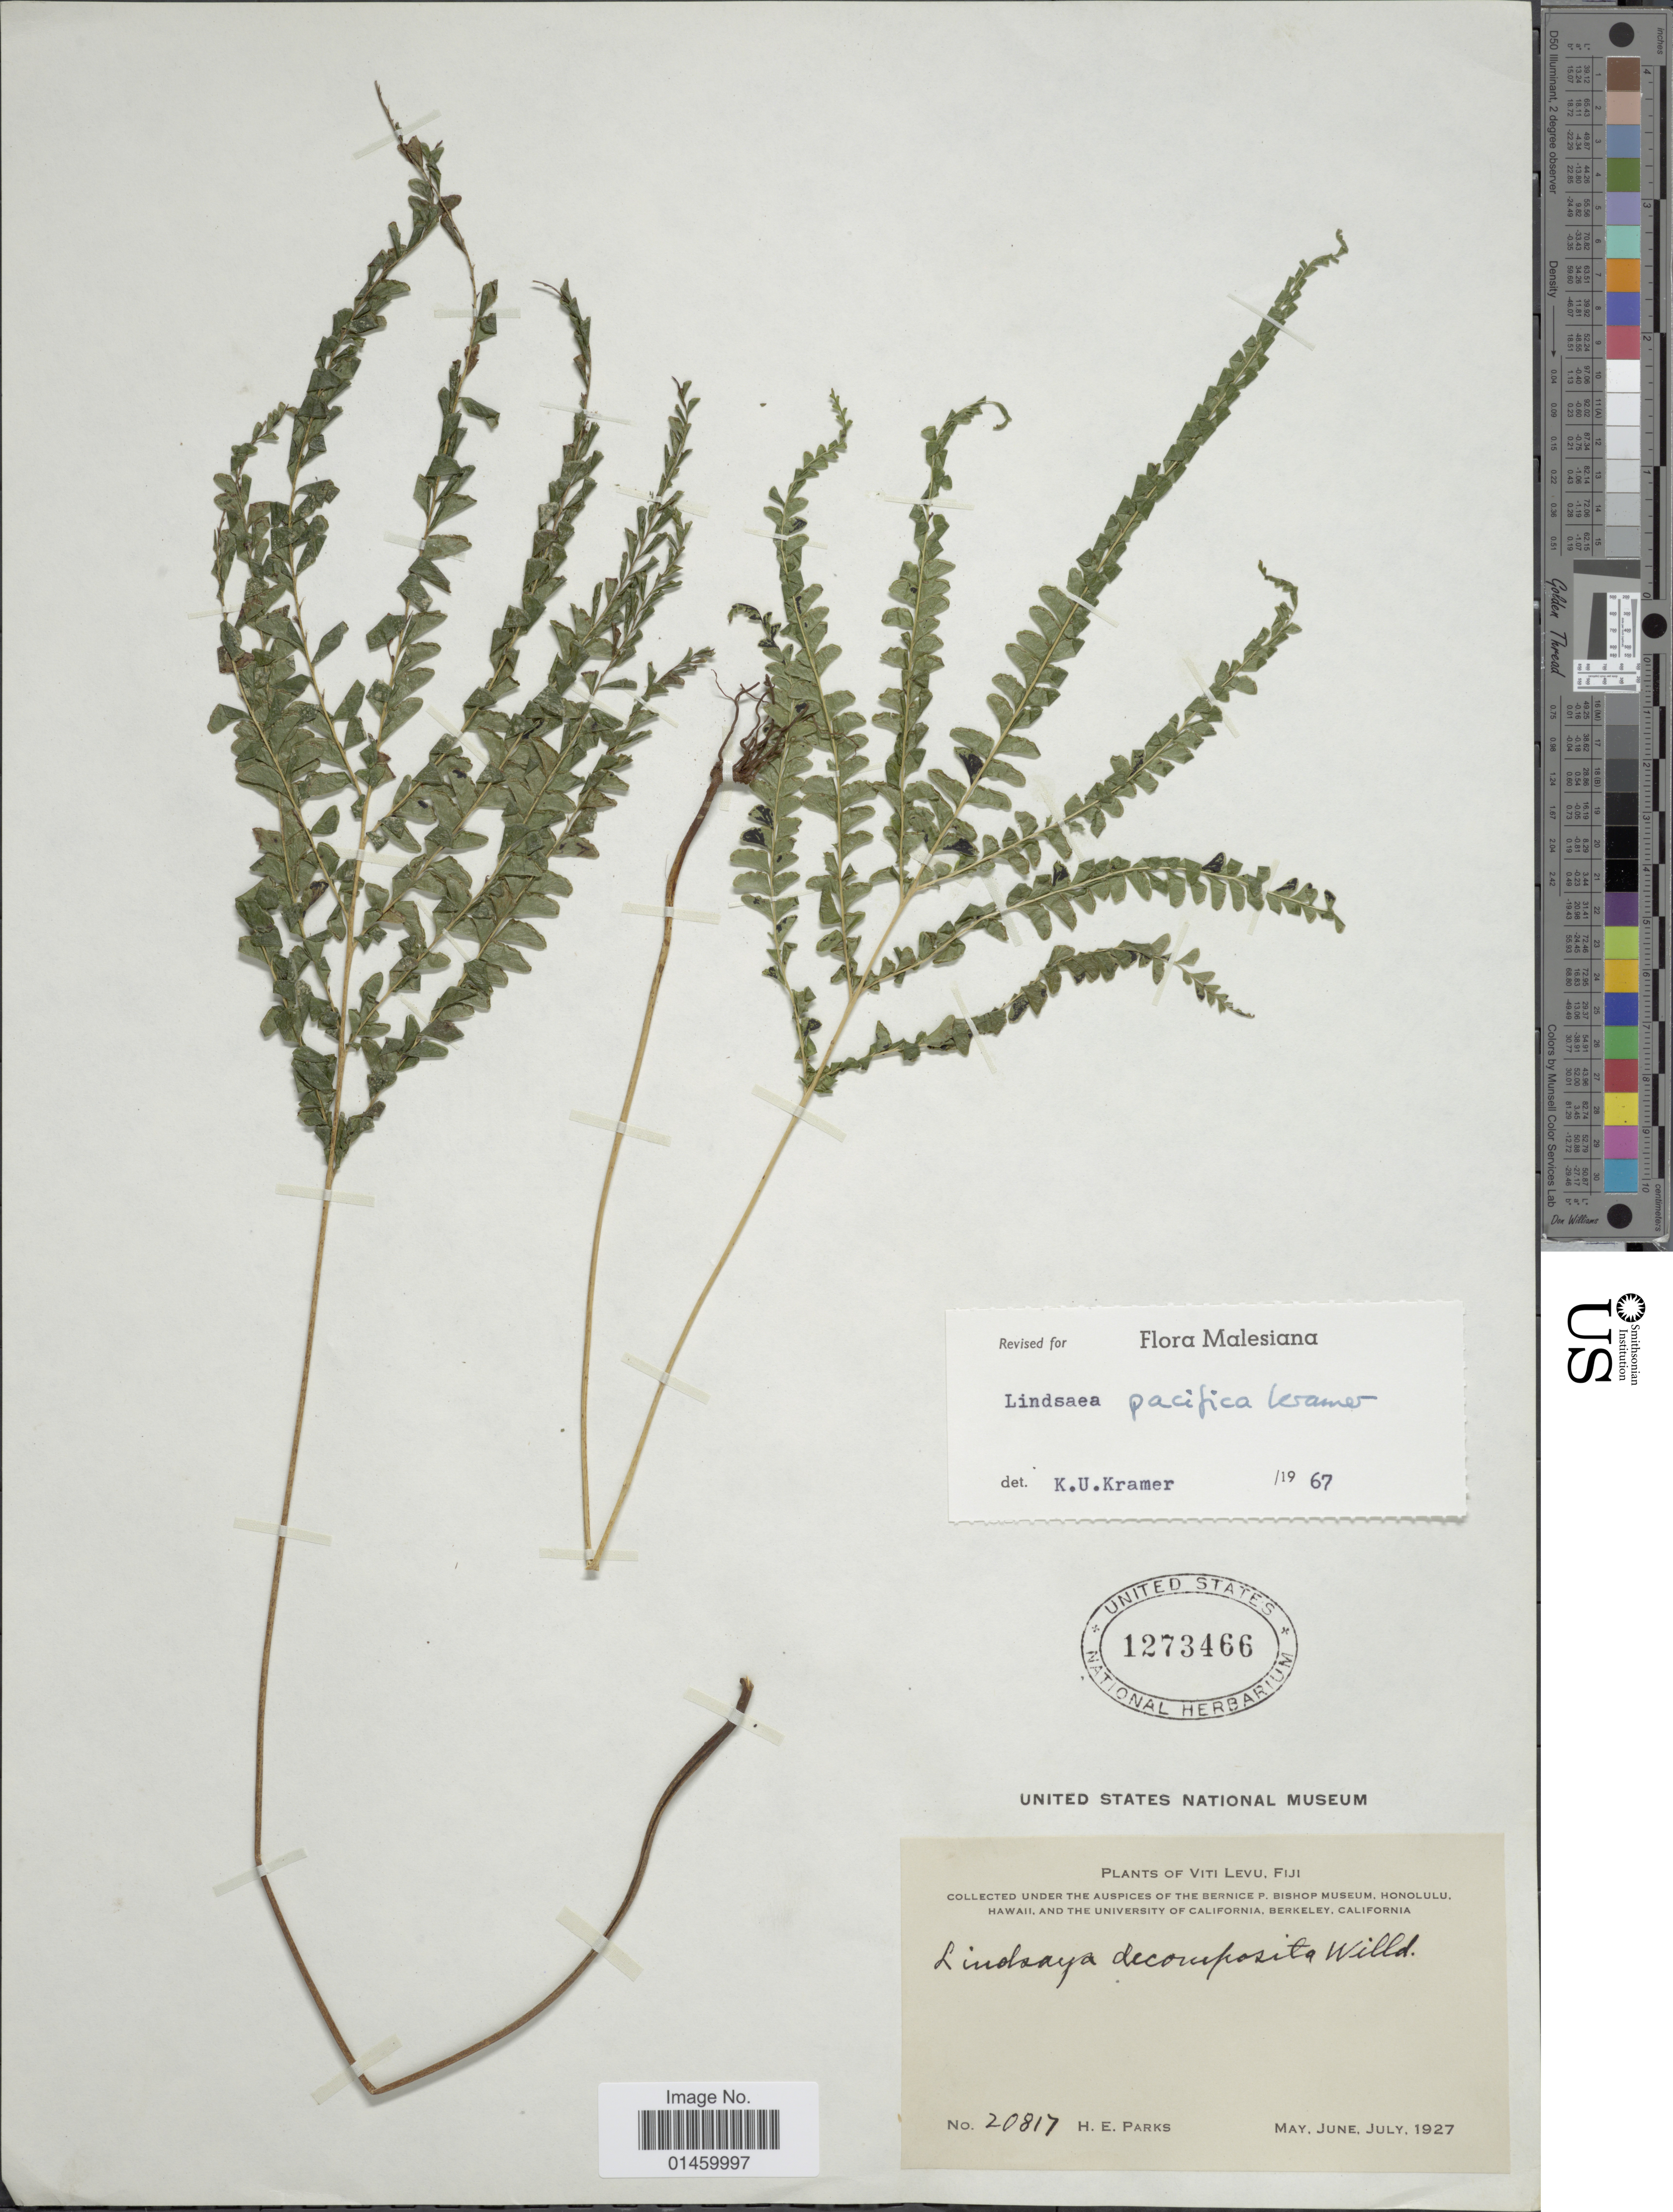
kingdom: Plantae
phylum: Tracheophyta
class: Polypodiopsida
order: Polypodiales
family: Lindsaeaceae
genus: Lindsaea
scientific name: Lindsaea pacifica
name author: K.U. Kramer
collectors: H. E. Parks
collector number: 20817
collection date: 1927-05/1927-07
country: Fiji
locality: Viti Levu.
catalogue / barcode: US 1273466